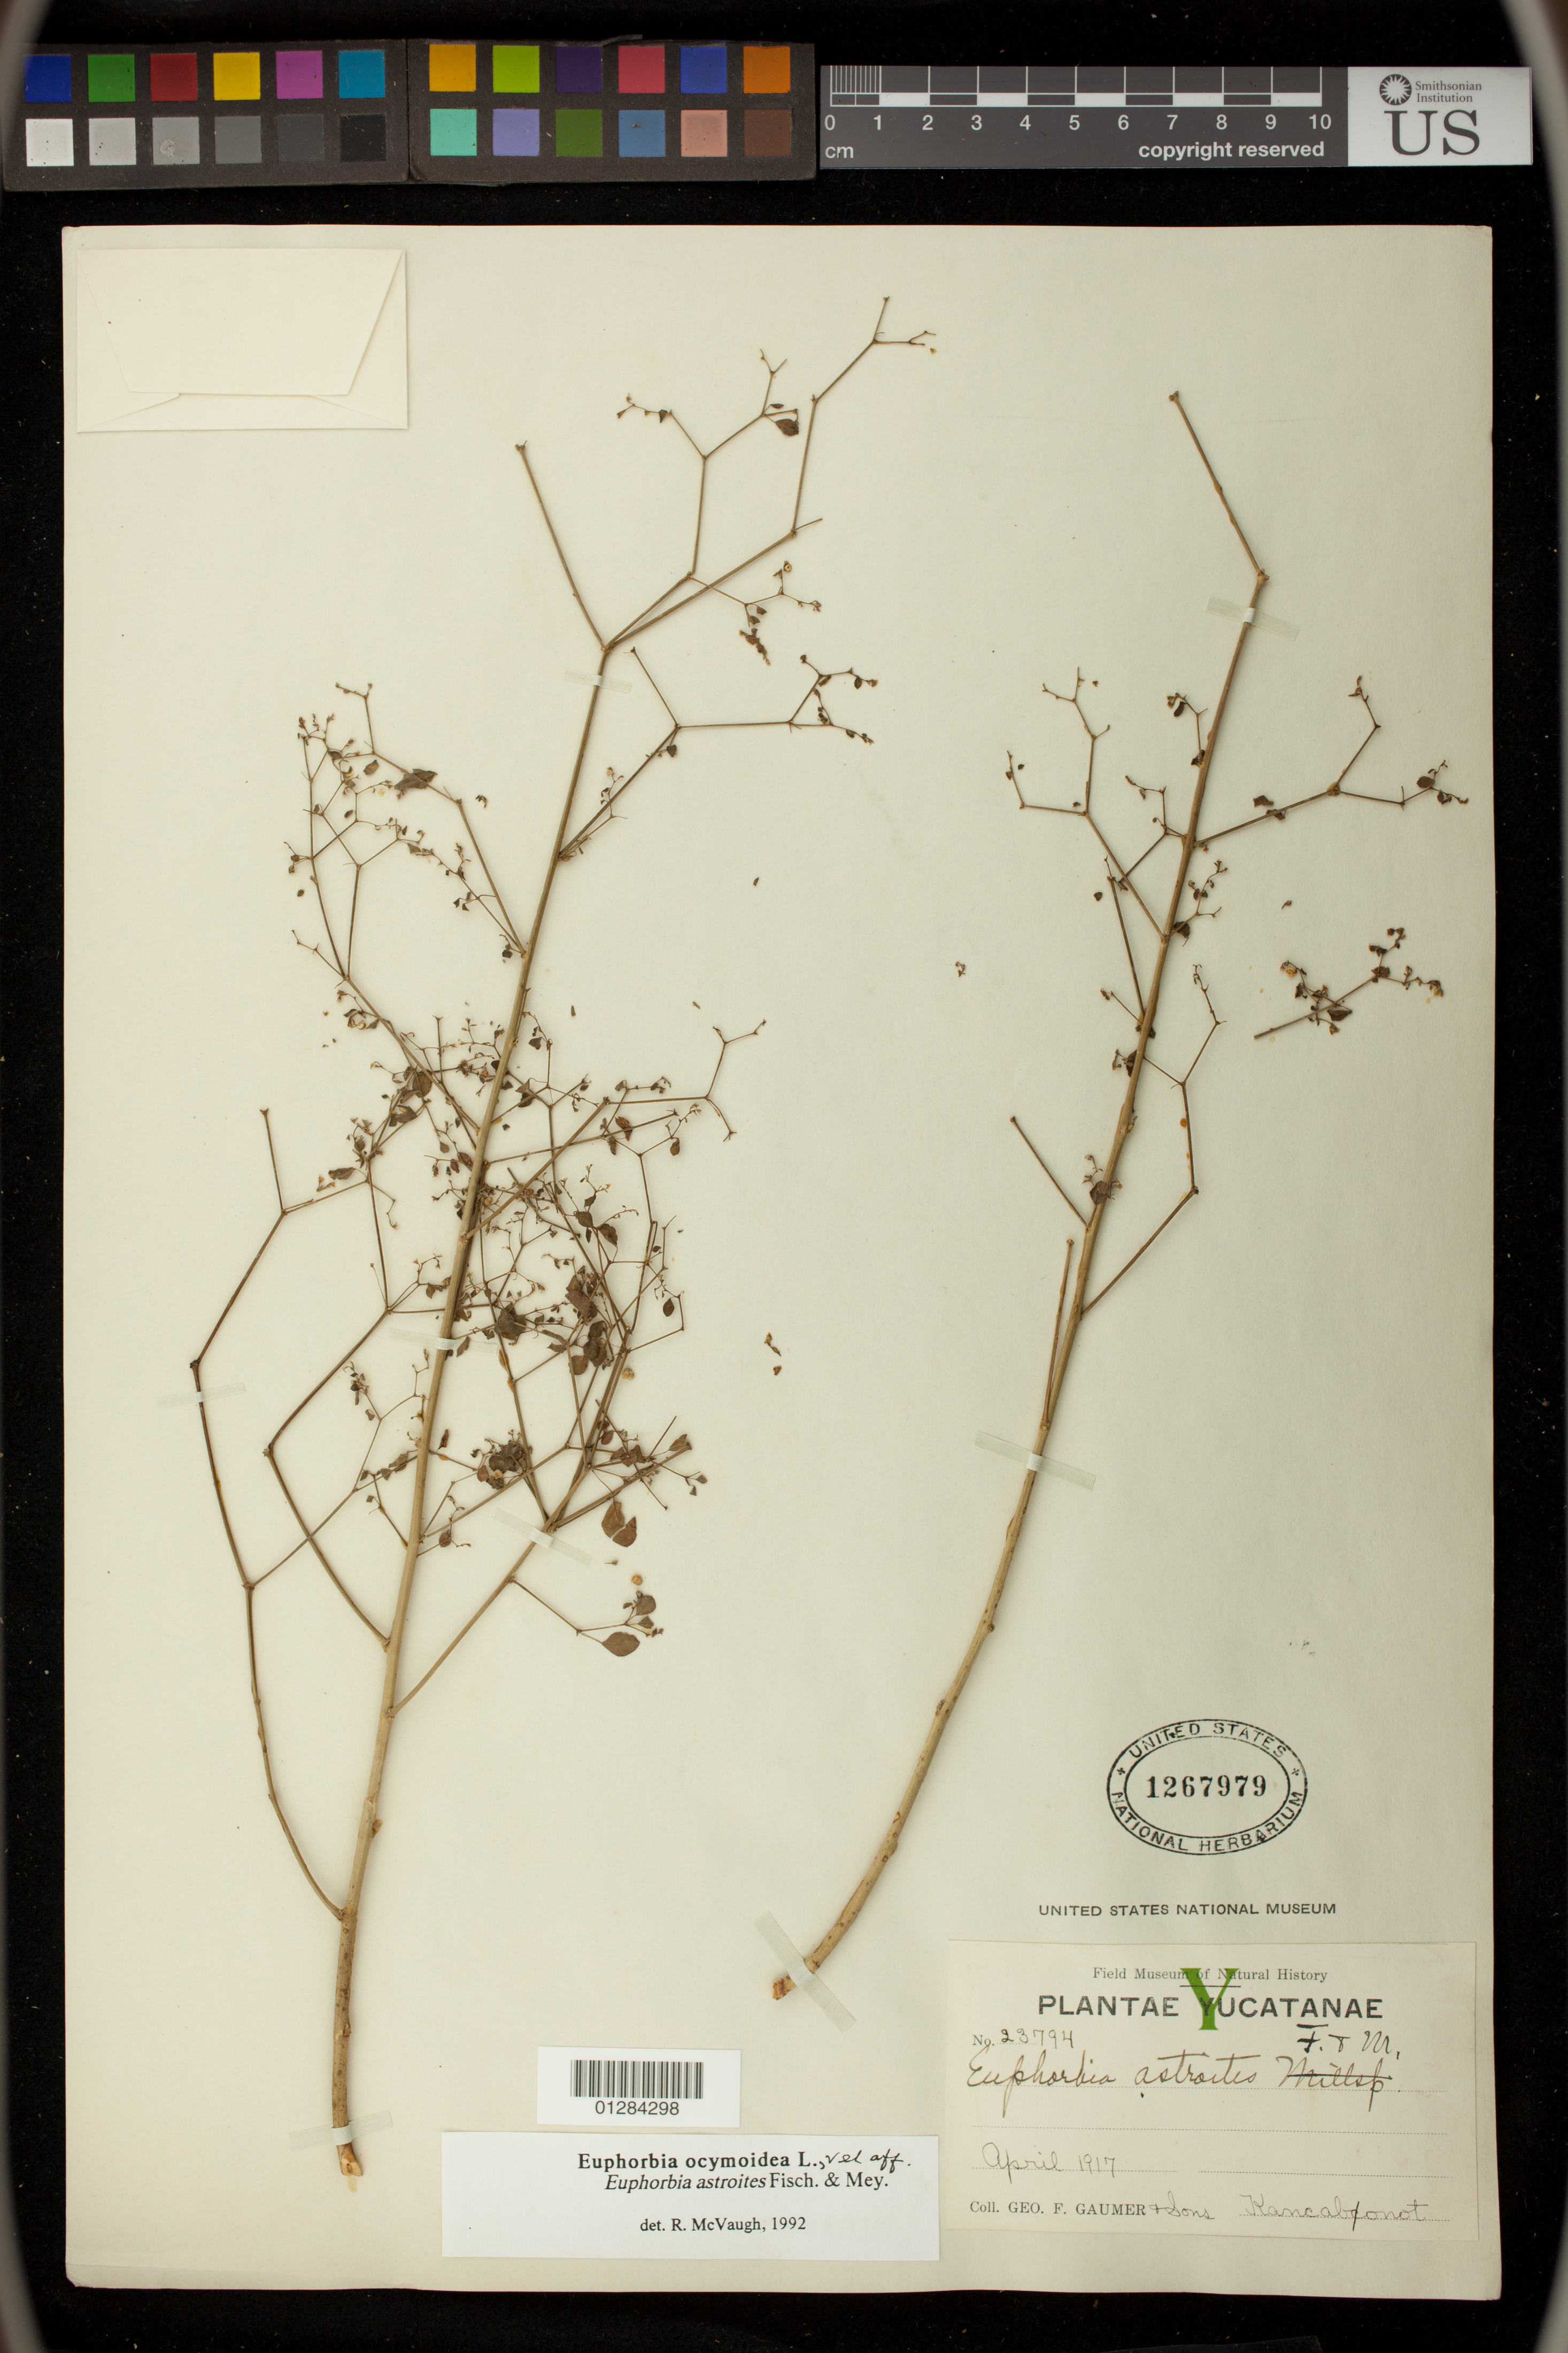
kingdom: Plantae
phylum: Tracheophyta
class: Magnoliopsida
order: Malpighiales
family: Euphorbiaceae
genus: Euphorbia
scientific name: Euphorbia ocymoidea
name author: L.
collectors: G. F. Gaumer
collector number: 23794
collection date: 1917-04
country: Mexico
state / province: Yucatán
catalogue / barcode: US 1267979